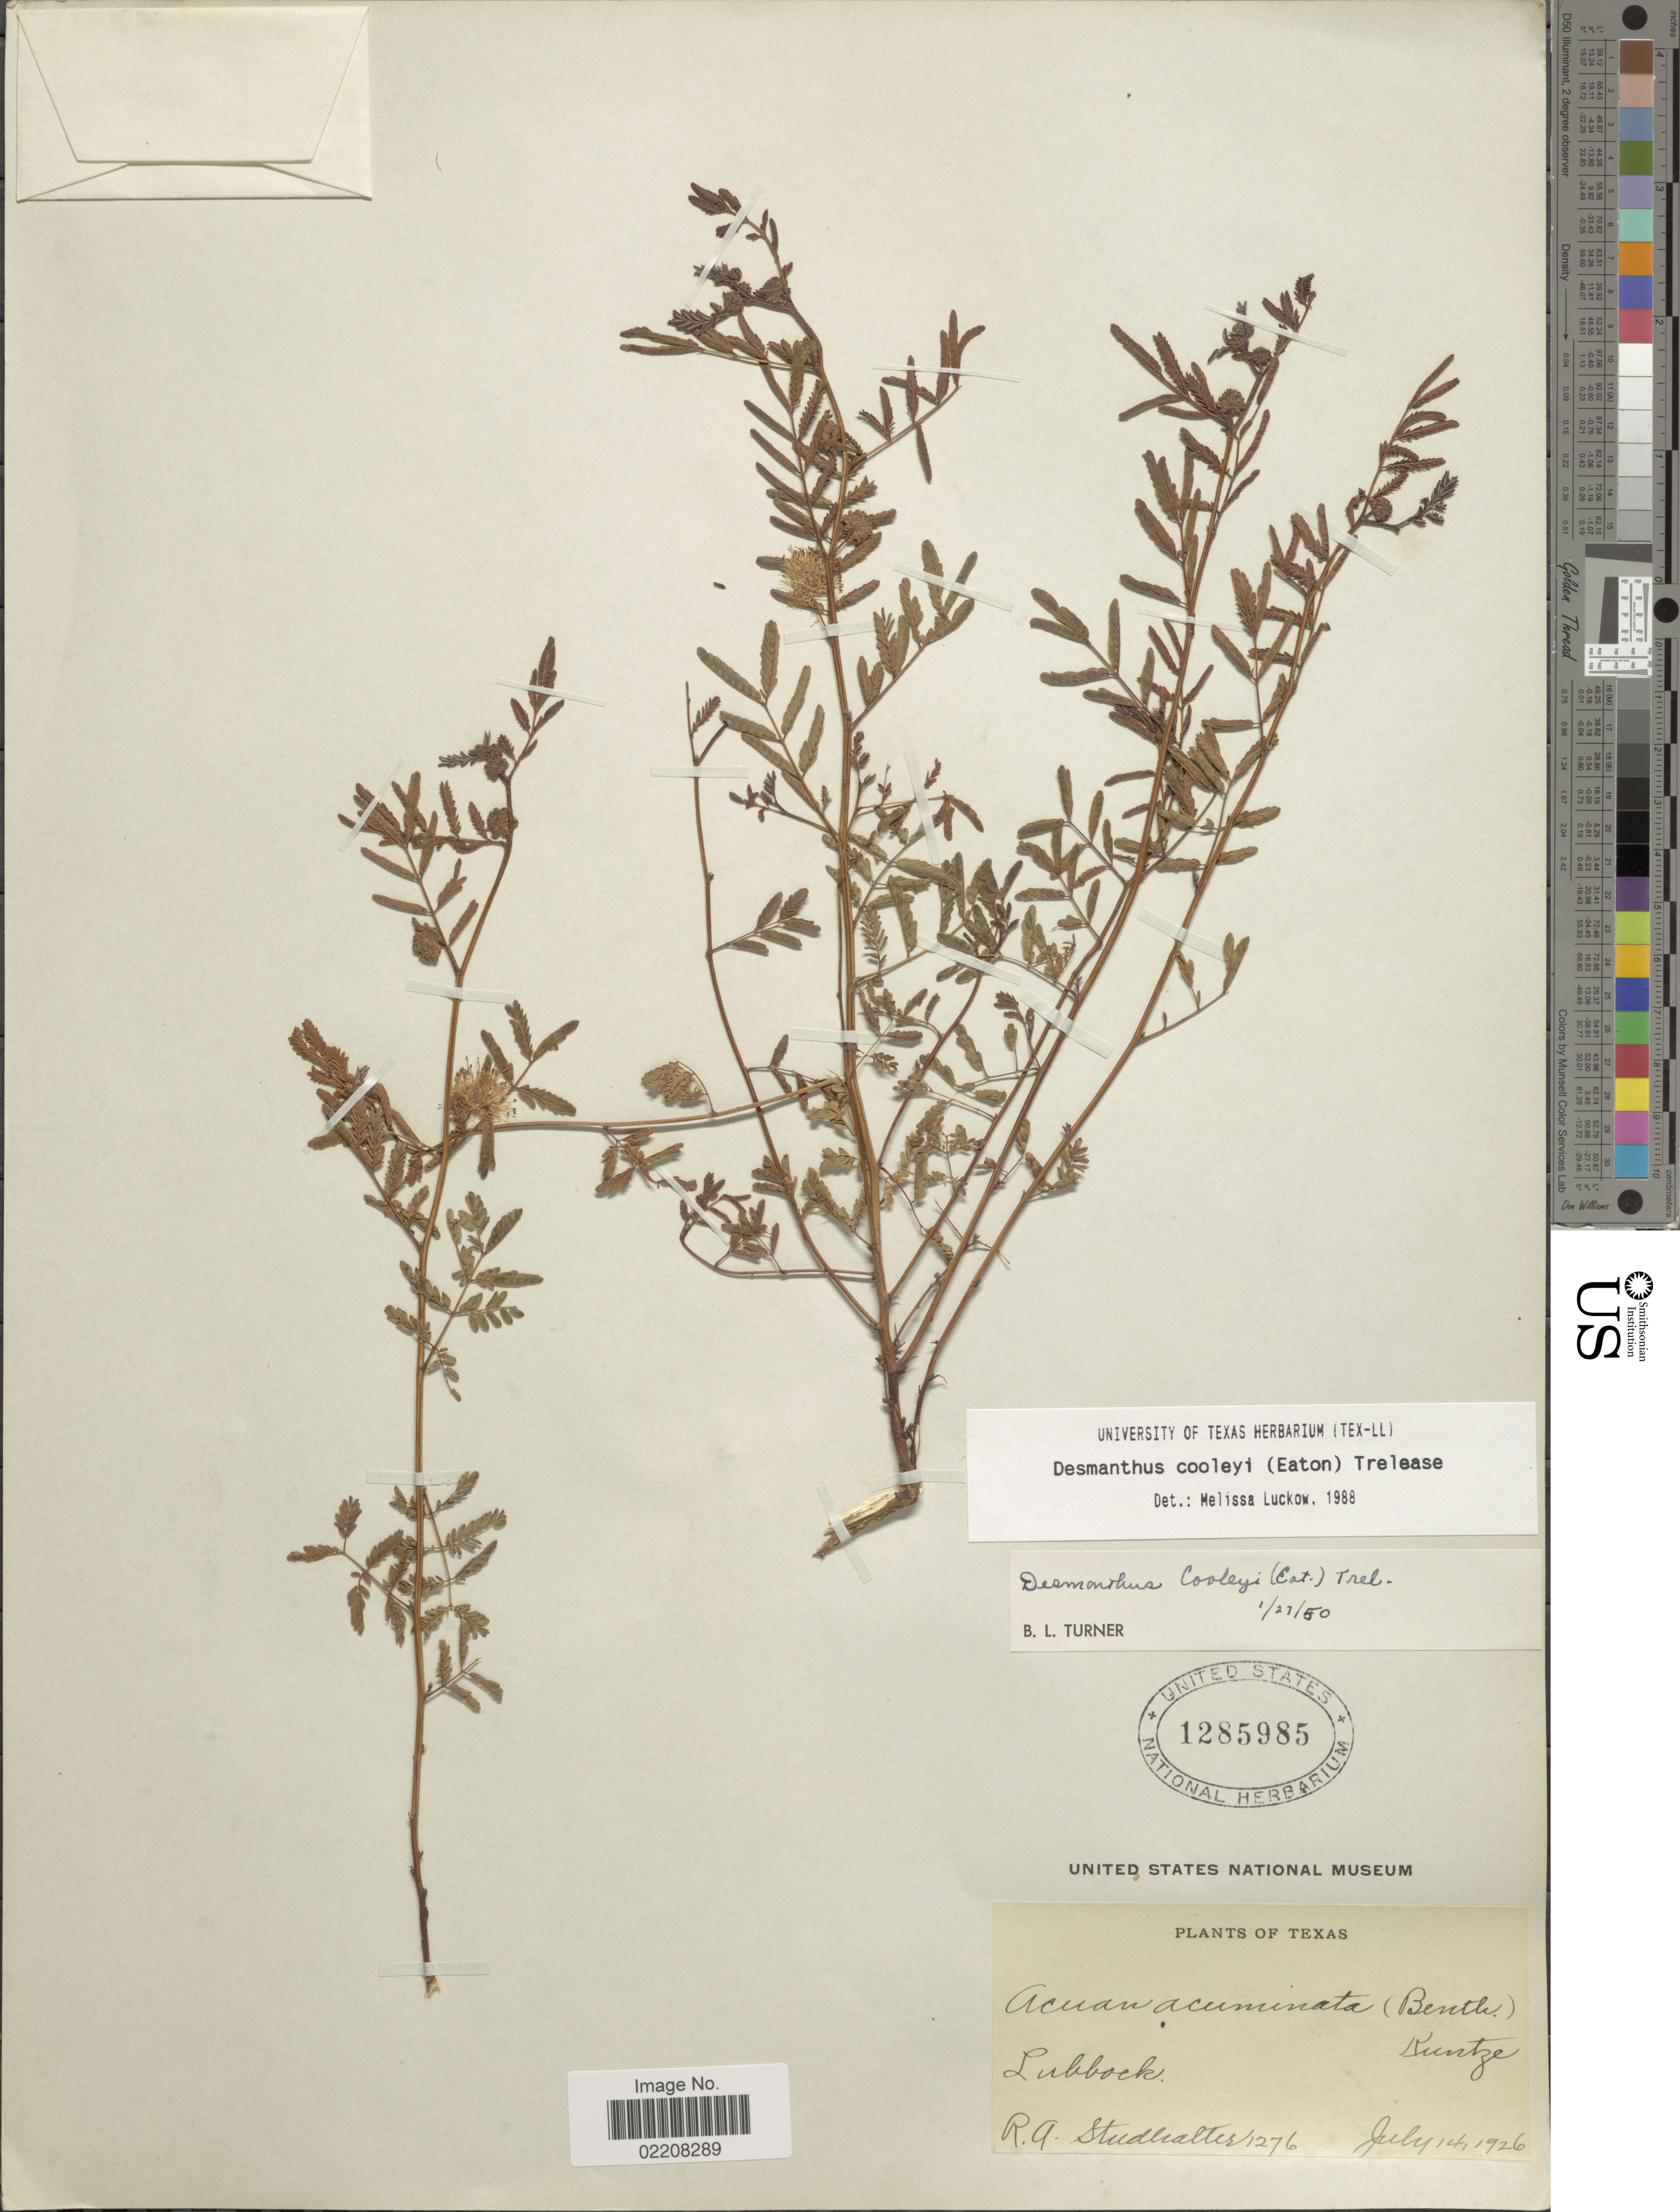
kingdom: Plantae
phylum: Tracheophyta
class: Magnoliopsida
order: Fabales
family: Fabaceae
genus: Desmanthus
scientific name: Desmanthus cooleyi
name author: (Eaton) Trel.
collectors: R. Studhalter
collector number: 1276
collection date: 1926-07-14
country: United States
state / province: Texas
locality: Lubbock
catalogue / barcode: US 1285985